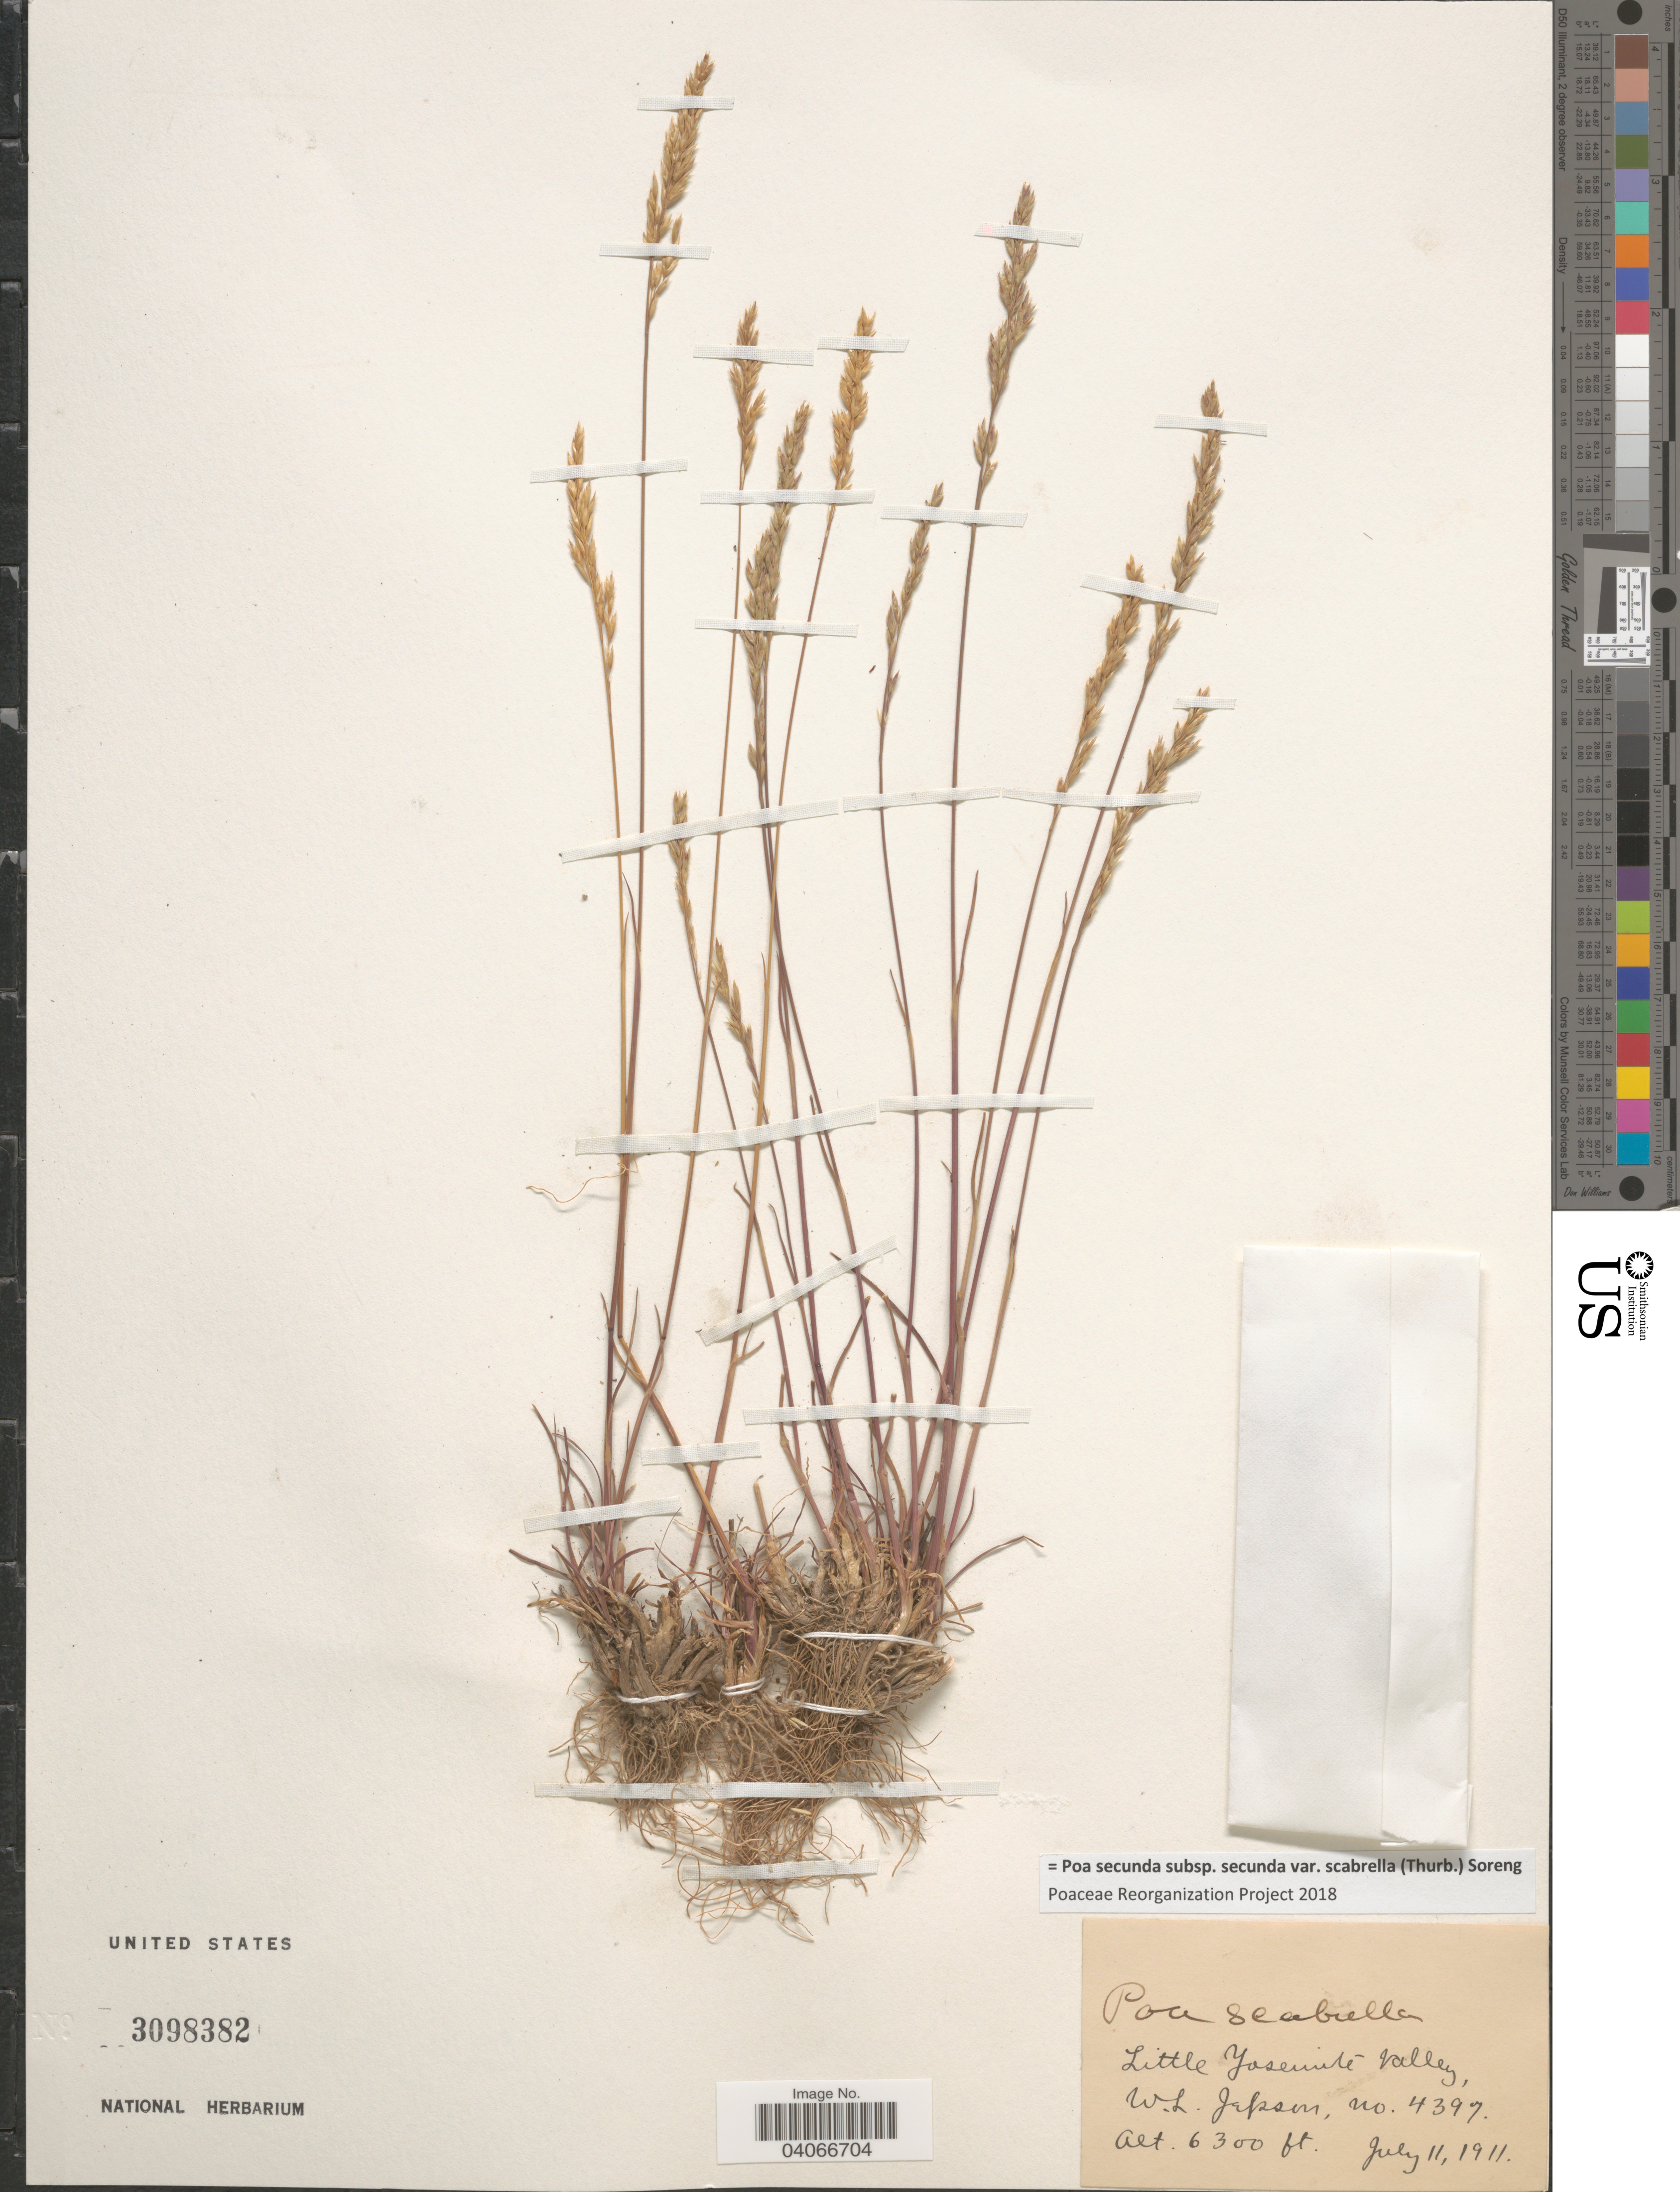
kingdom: Plantae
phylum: Tracheophyta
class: Liliopsida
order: Poales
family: Poaceae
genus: Poa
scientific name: Poa secunda subsp. secunda var. scabrella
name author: (Thurb.) Soreng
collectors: W. L. Jepson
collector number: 4397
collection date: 1911-07-11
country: United States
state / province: California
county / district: Mariposa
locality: Little Yosemite Valley.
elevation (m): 1920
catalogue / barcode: US 3098382